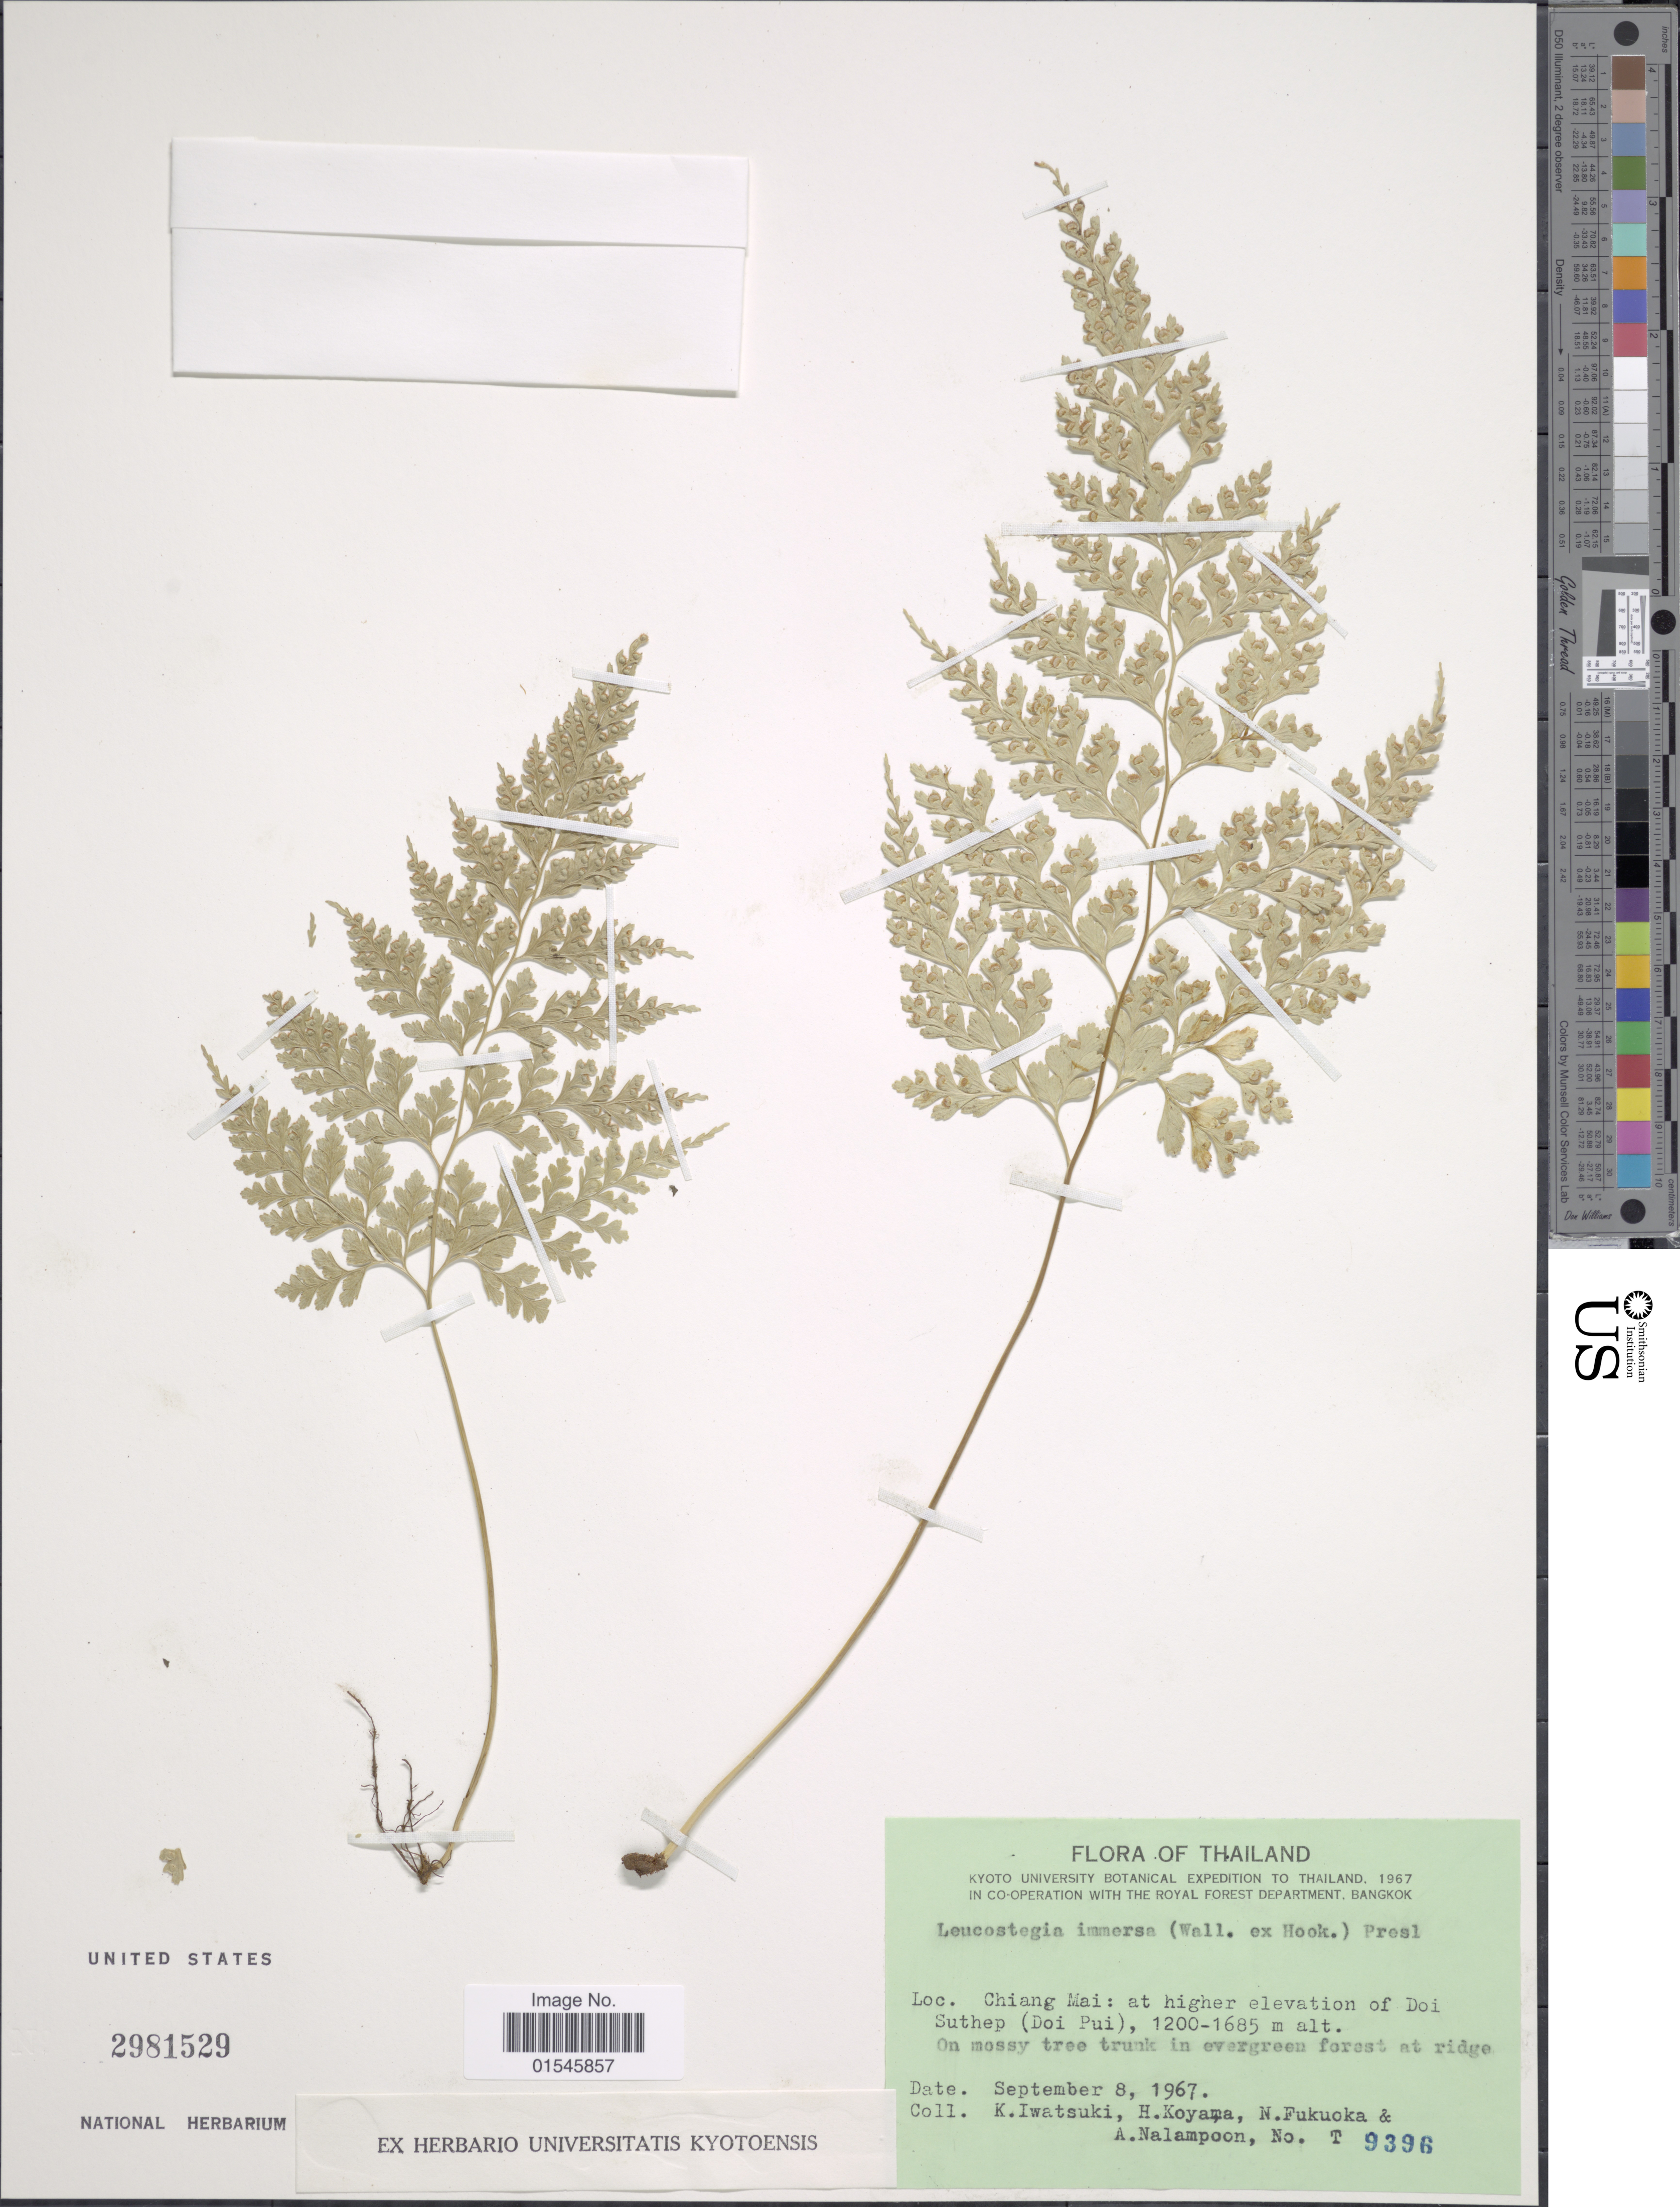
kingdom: Plantae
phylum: Tracheophyta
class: Polypodiopsida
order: Polypodiales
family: Hypodematiaceae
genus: Leucostegia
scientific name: Leucostegia truncata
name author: (D. Don) Fraser-Jenk.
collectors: K. Iwatsuki, H. Koyama, N. Fukuoka & A. Nalampoon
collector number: T 9396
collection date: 1967-09-08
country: Thailand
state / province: Chiang Mai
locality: Chiang Mai: at higher elevation of Doi Suthep (Doi Pui)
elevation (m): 1200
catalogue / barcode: US 2981529